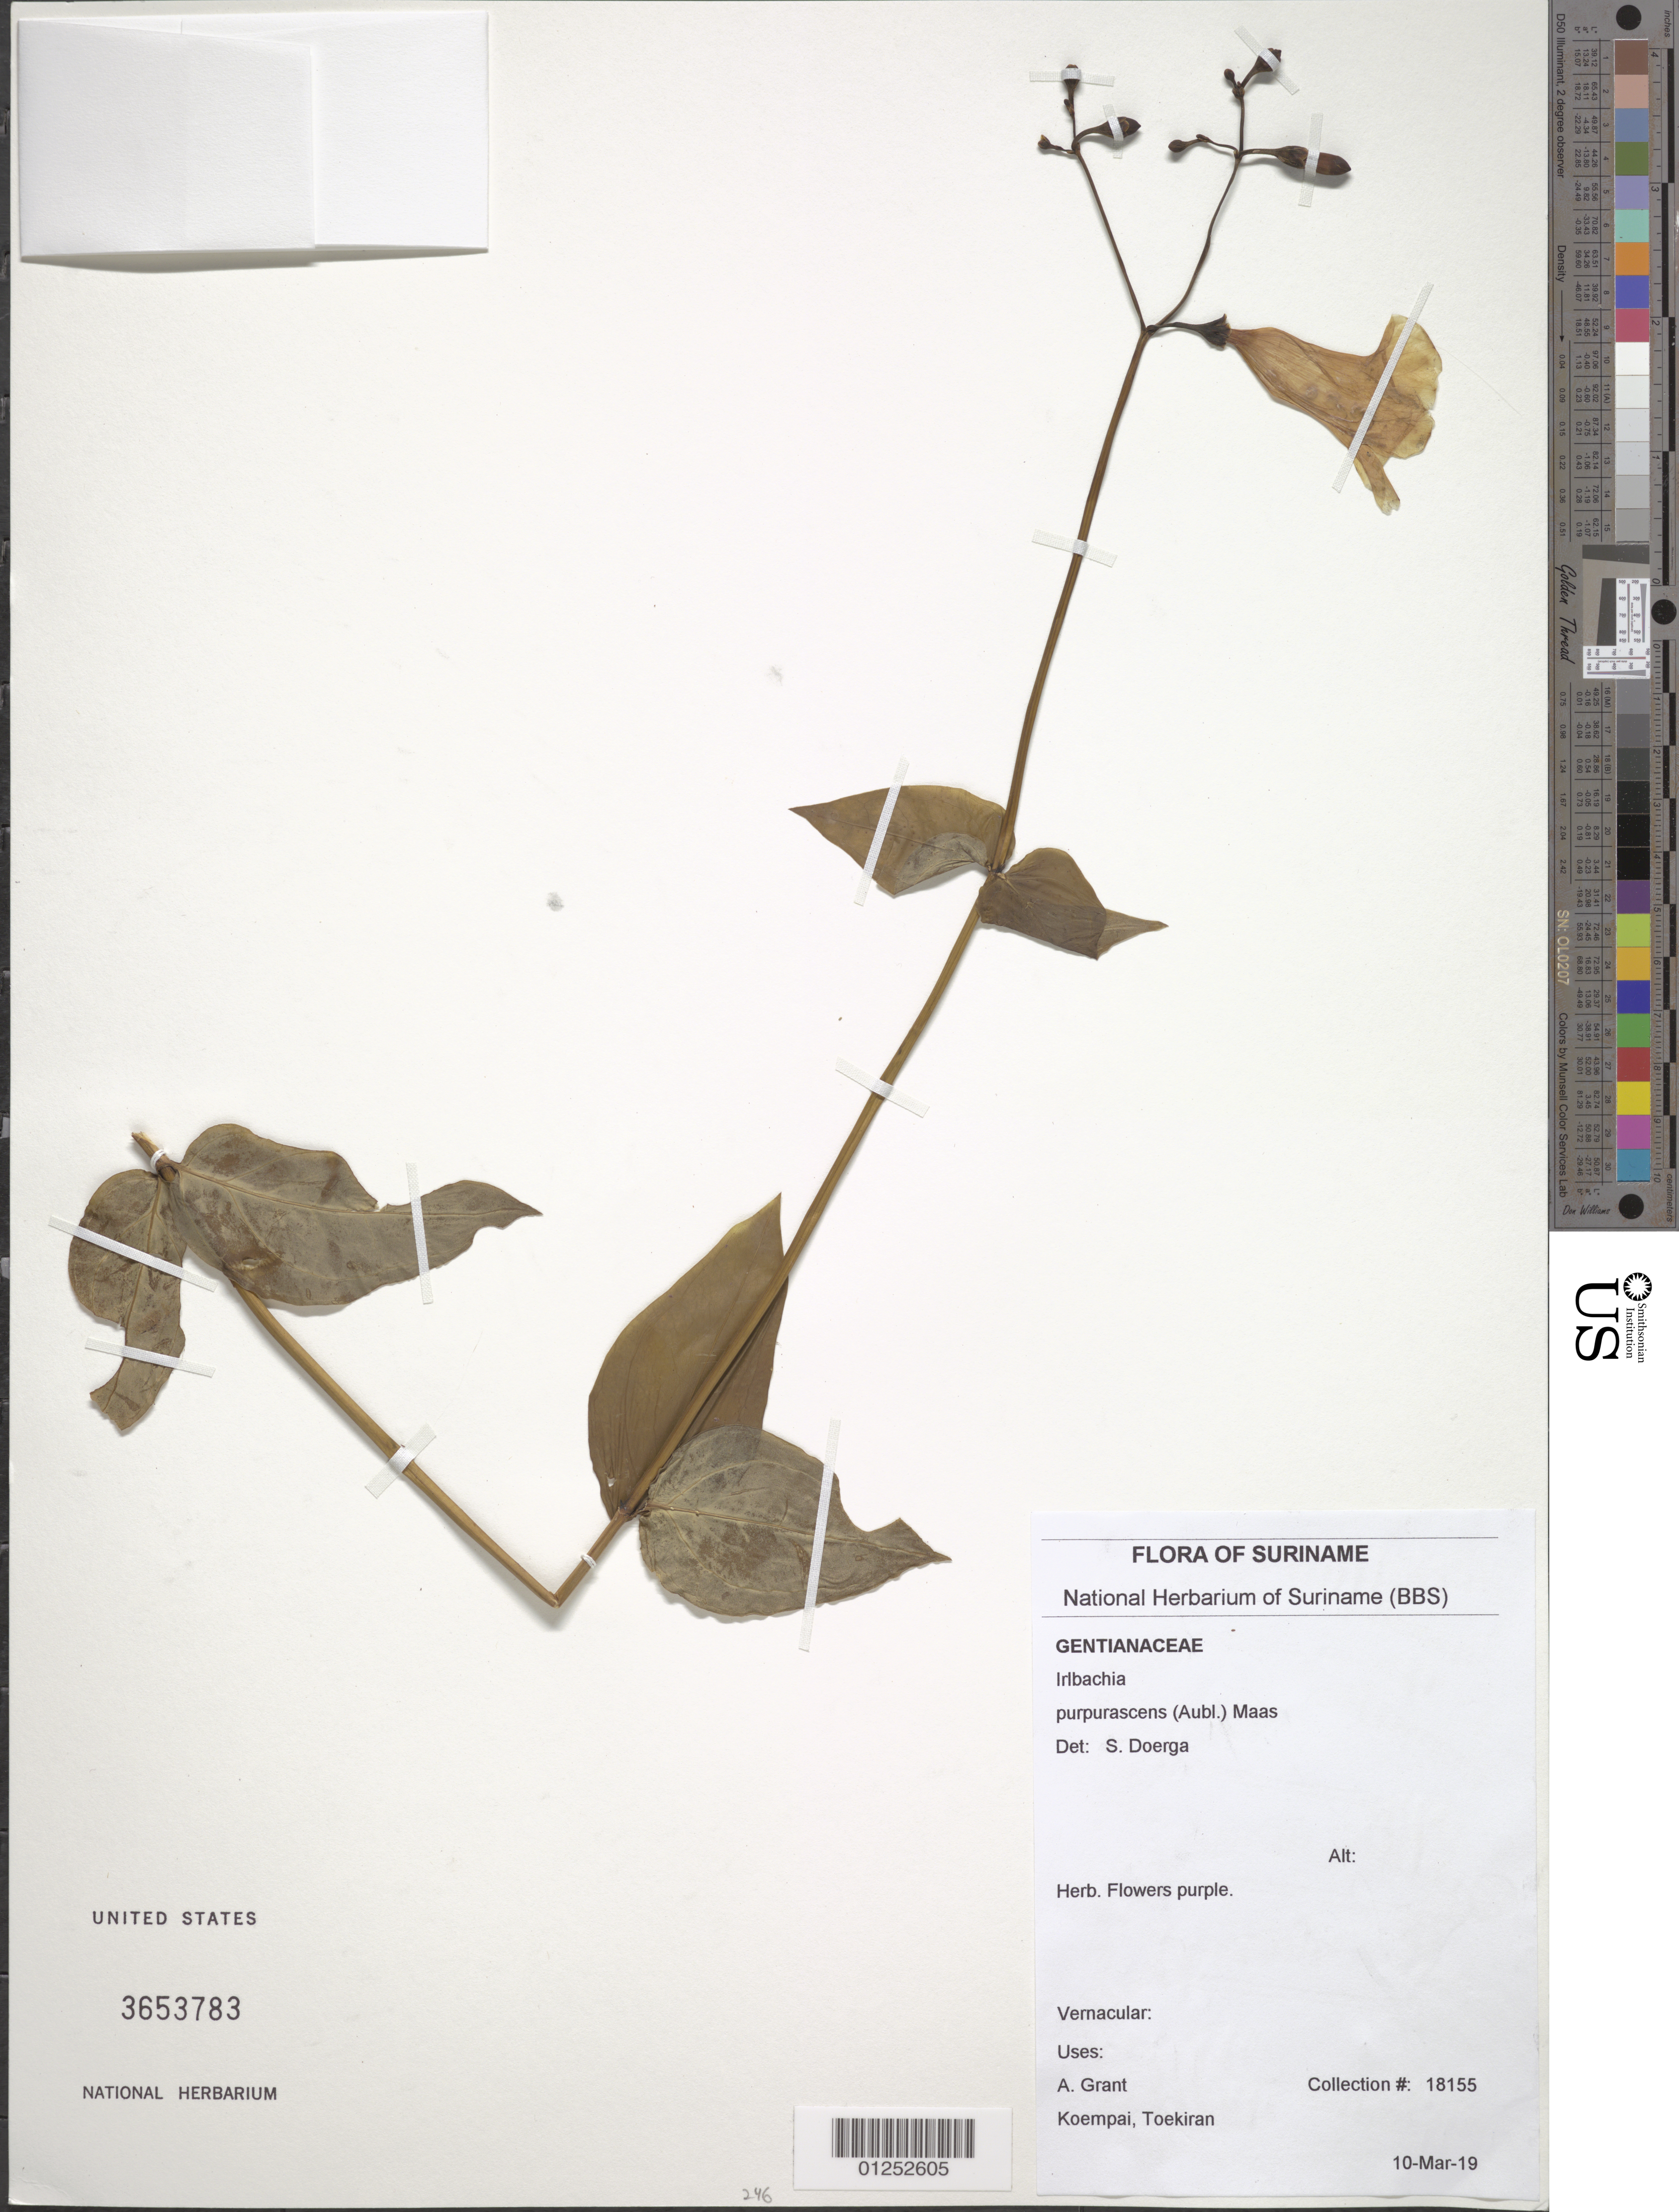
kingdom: Plantae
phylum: Tracheophyta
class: Magnoliopsida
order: Gentianales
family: Gentianaceae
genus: Irlbachia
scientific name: Irlbachia purpurascens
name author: (Aubl.) Maas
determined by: Doerga, S.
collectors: A. Grant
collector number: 18155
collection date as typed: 10-Mar19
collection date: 2010-03-19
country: Suriname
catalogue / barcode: US 3653783